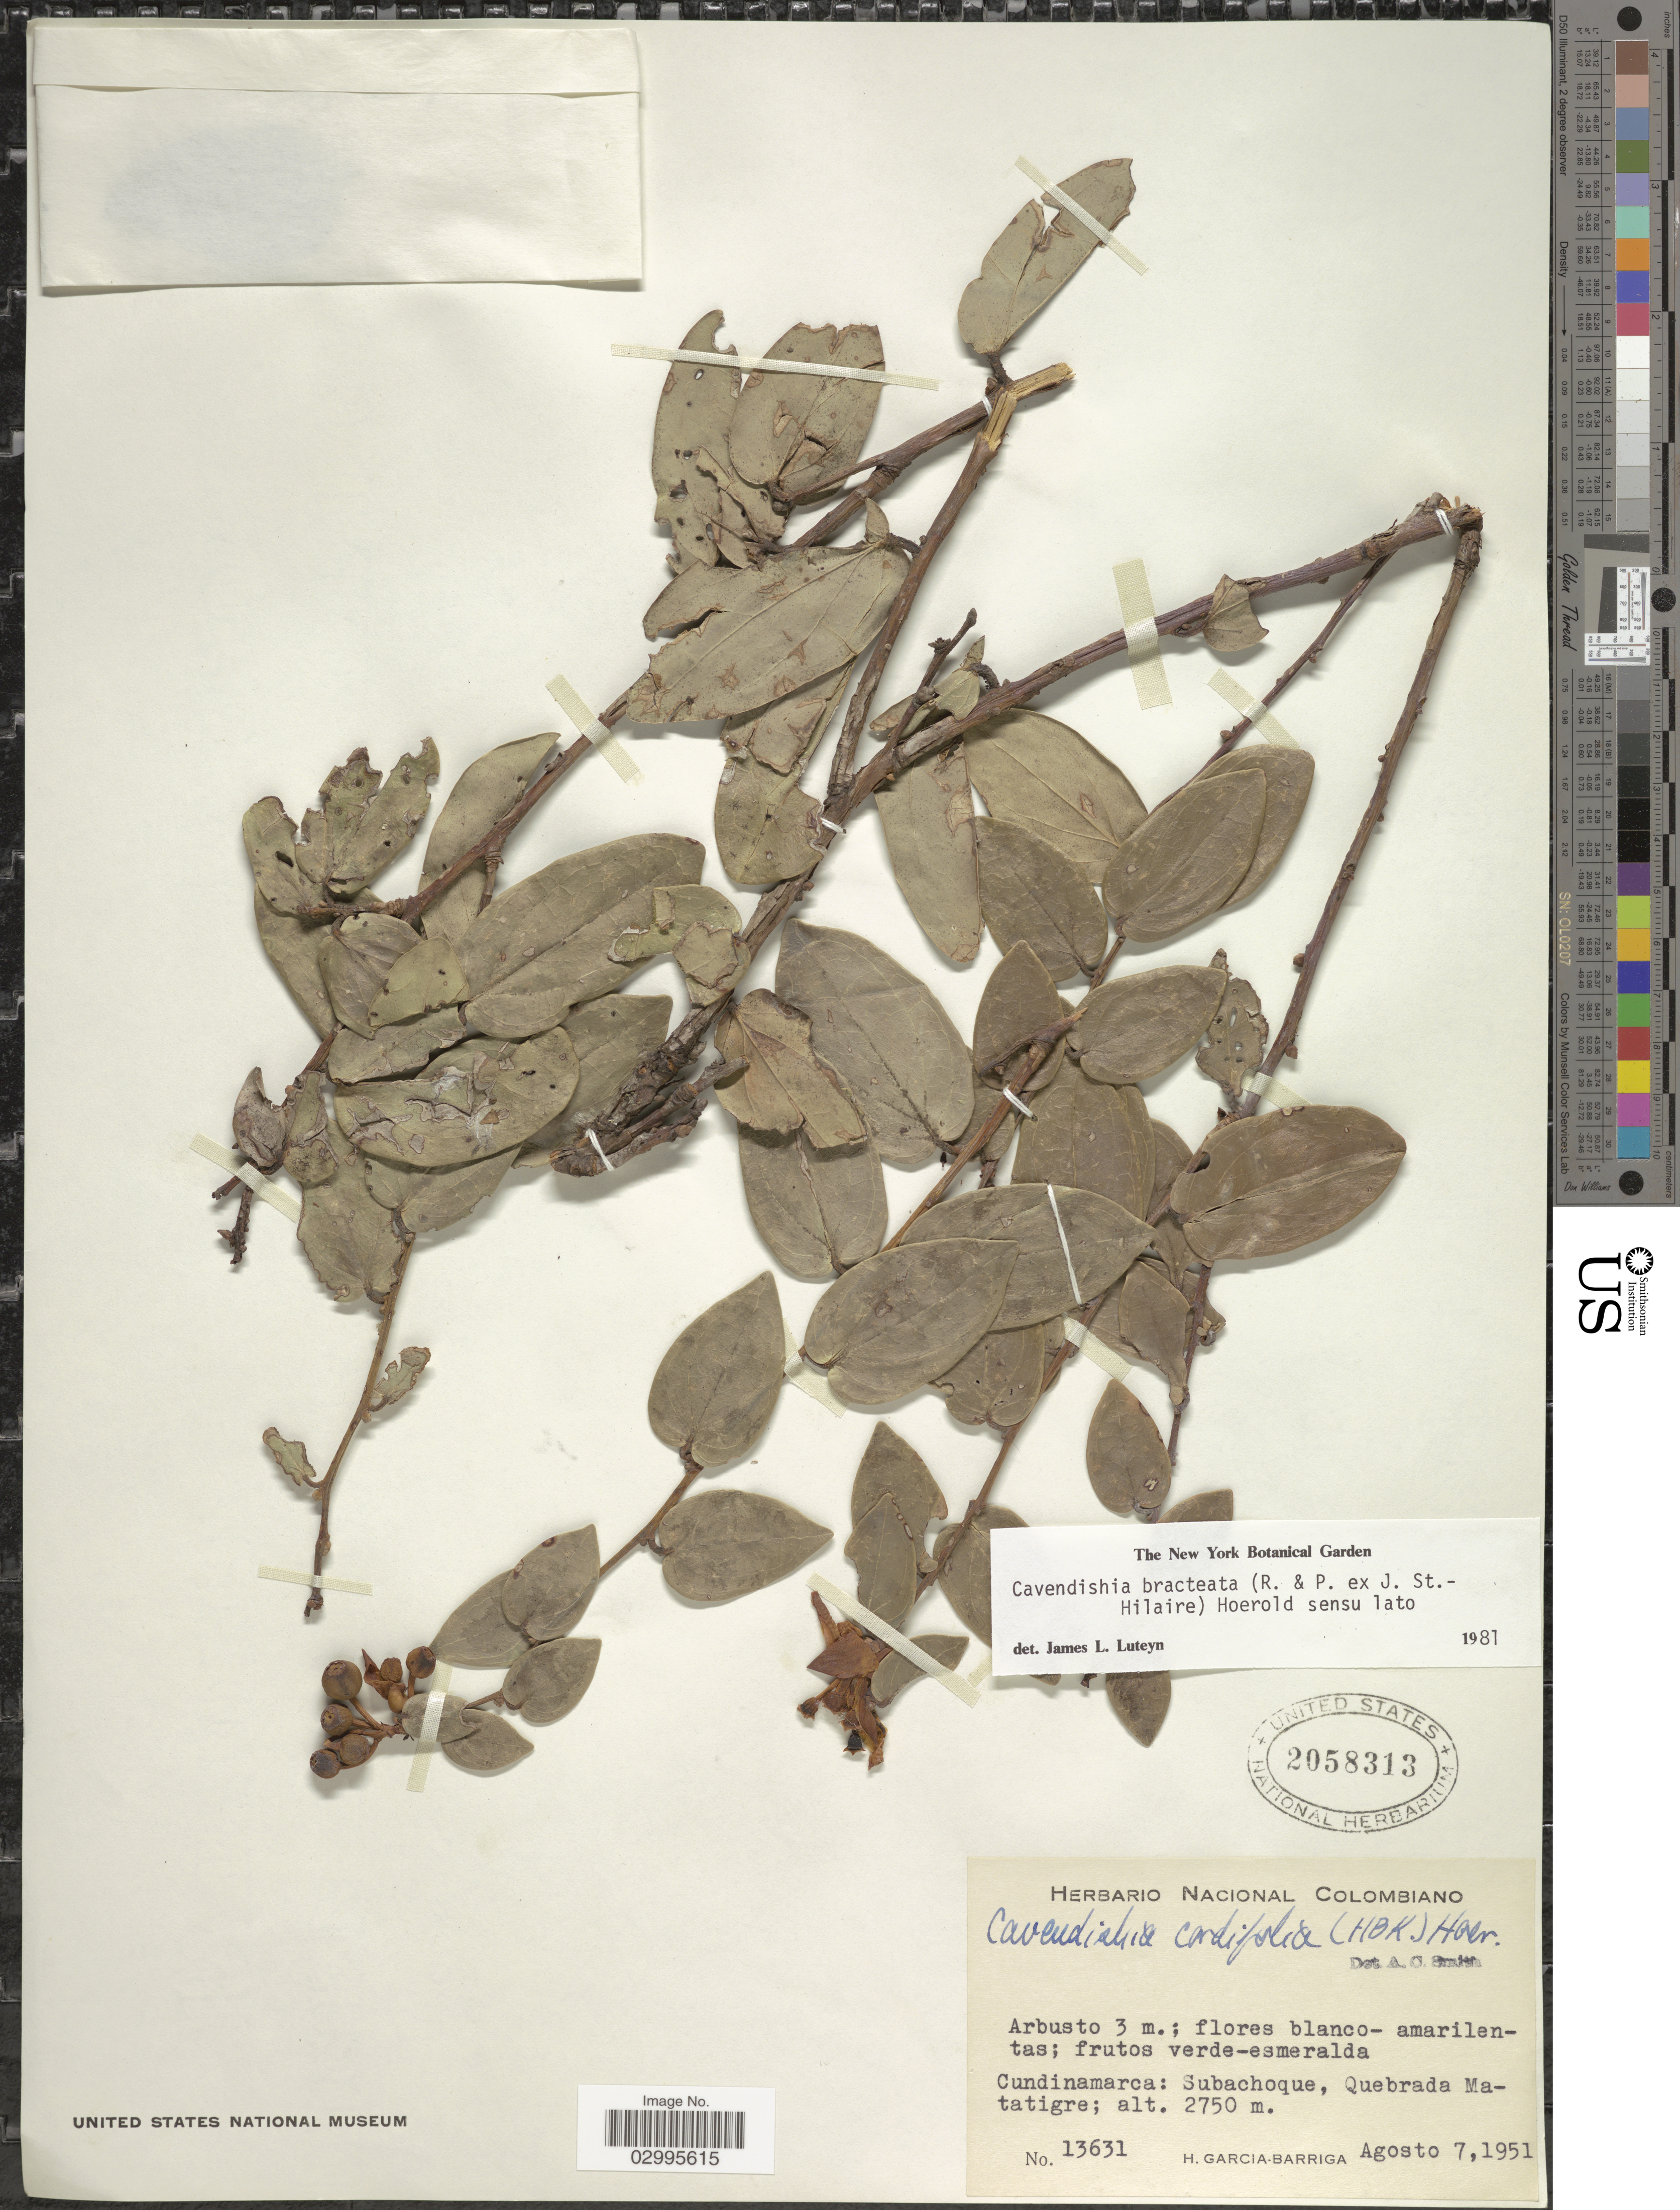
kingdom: Plantae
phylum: Tracheophyta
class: Magnoliopsida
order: Ericales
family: Ericaceae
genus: Cavendishia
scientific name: Cavendishia bracteata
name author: (Ruiz & Pav. ex J. St.-Hil.) Hoerold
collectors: H. García Barriga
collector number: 13631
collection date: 1951-08-07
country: Colombia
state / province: Cundinamarca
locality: Subachoque, Quebrada Matatigre.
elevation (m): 2750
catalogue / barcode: US 2058313